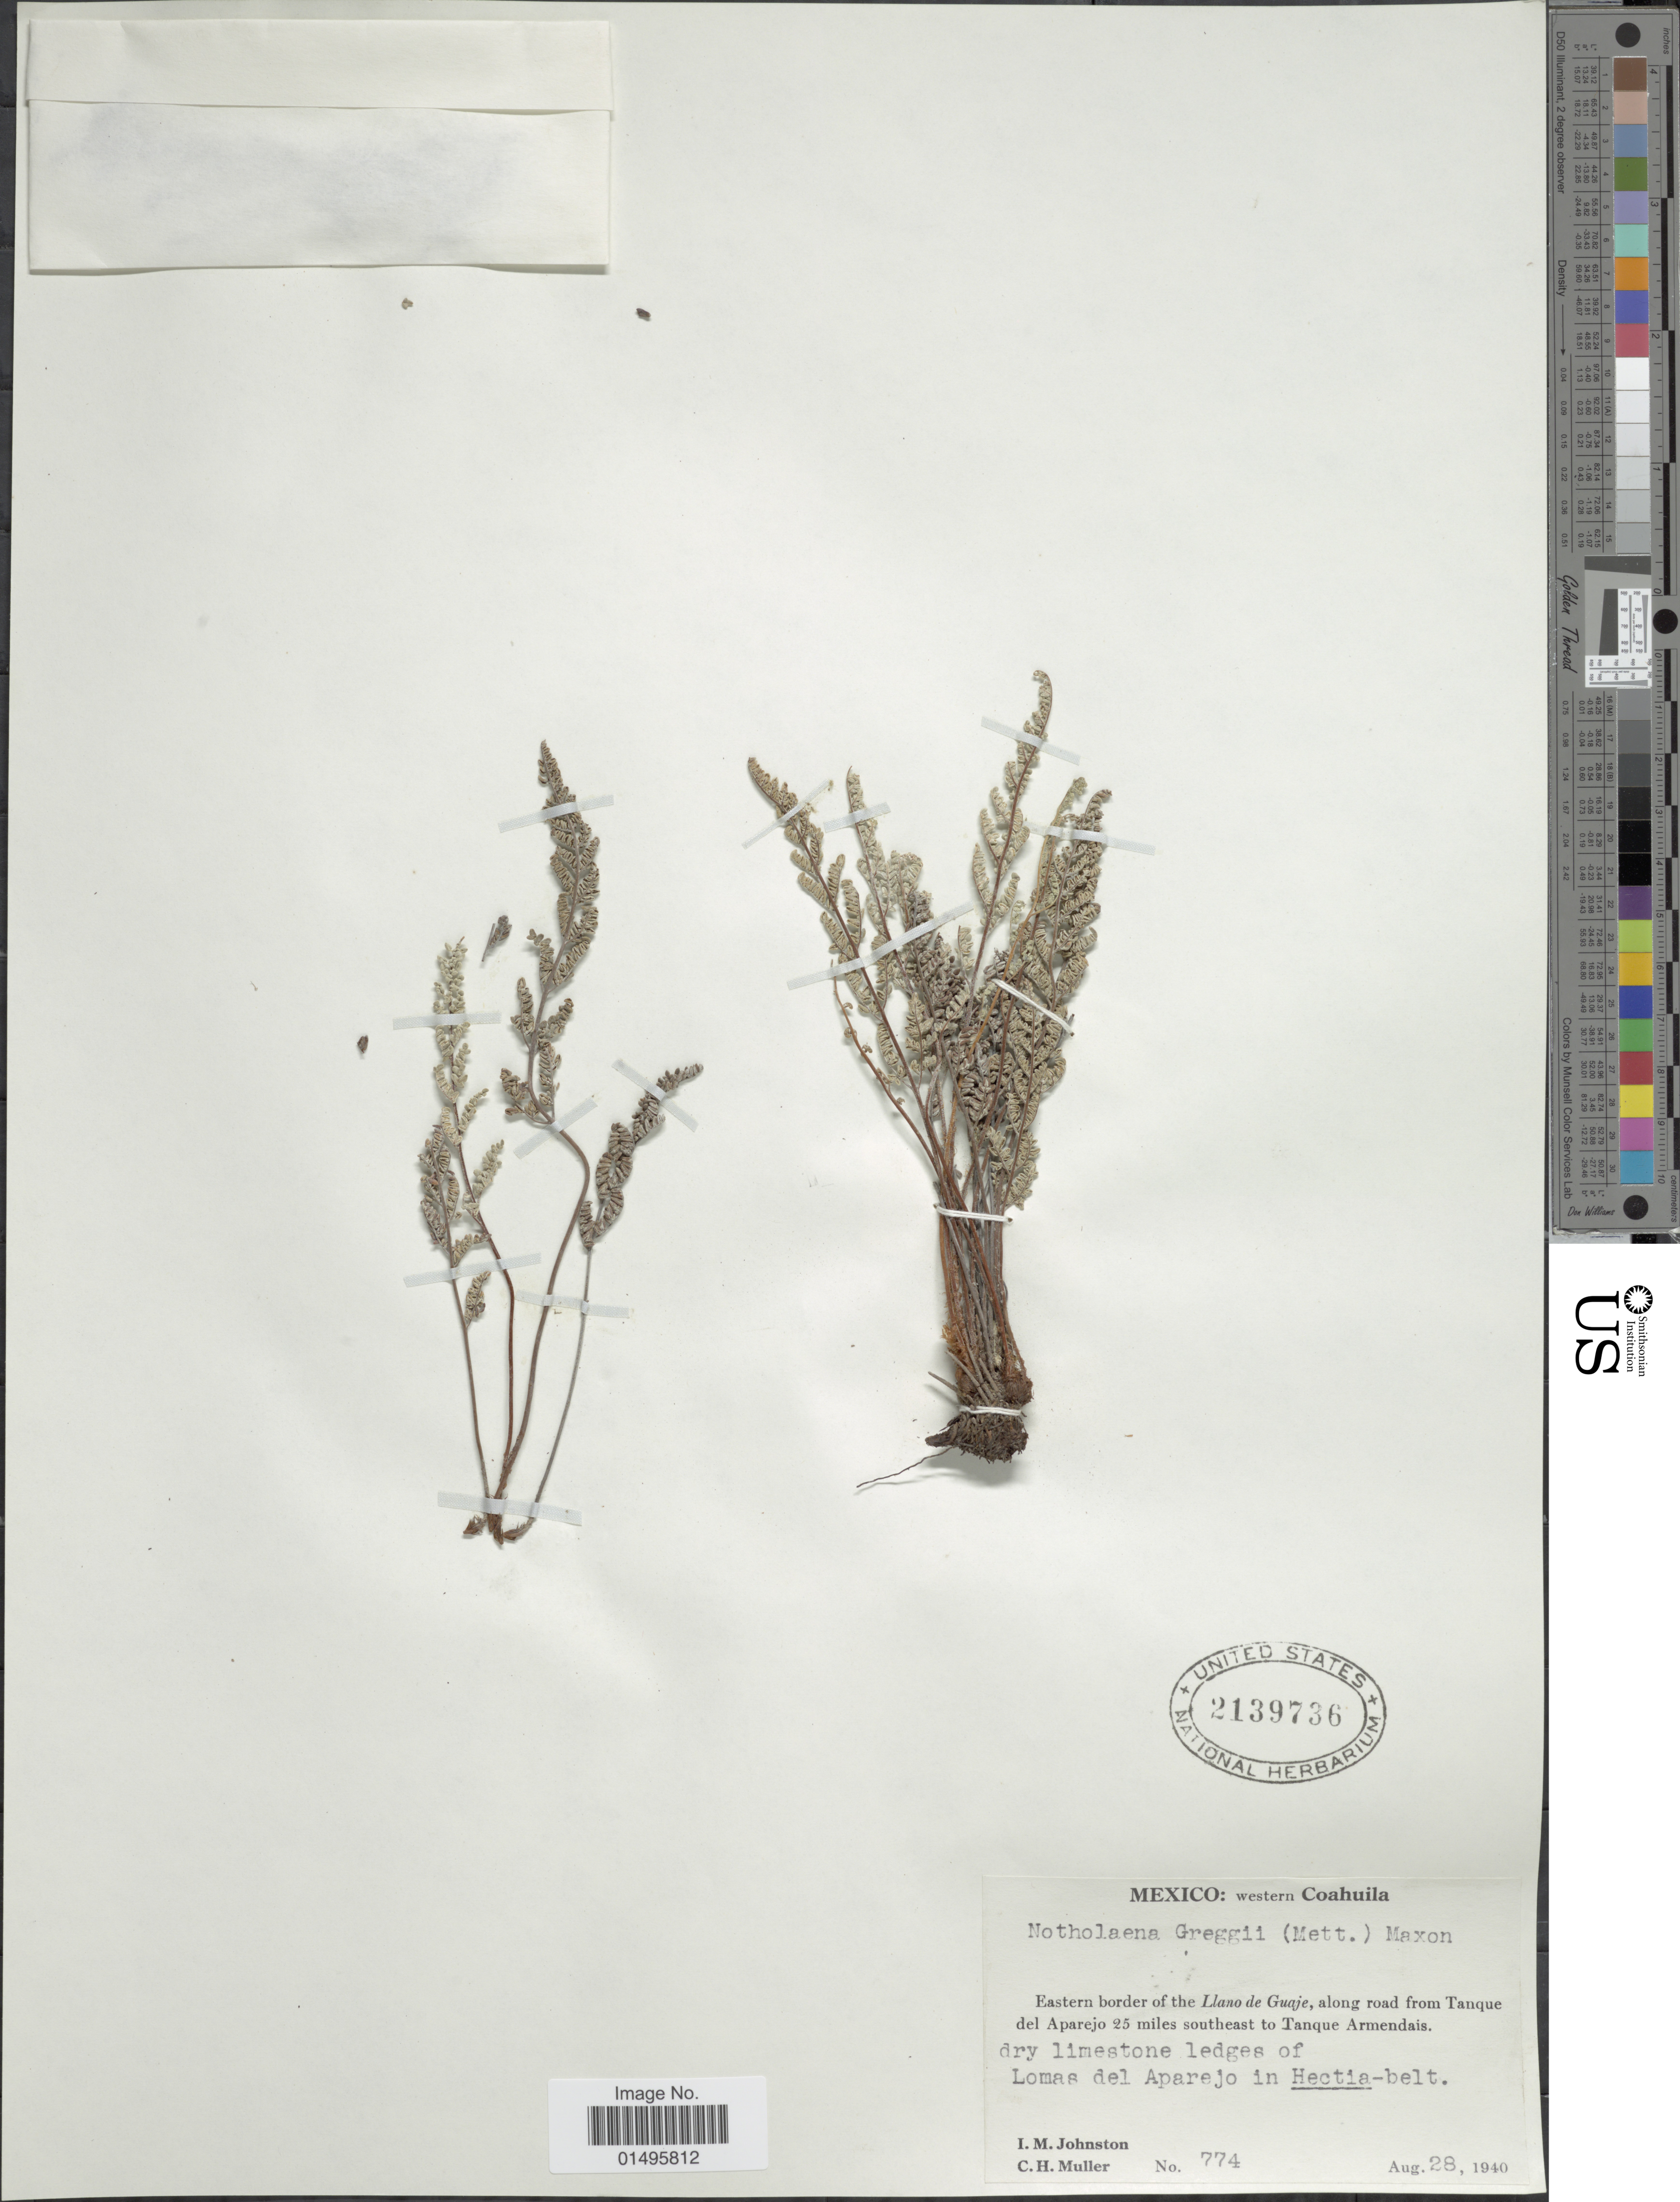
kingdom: Plantae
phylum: Tracheophyta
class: Polypodiopsida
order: Polypodiales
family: Pteridaceae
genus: Notholaena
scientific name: Notholaena greggii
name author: (Mett.) Maxon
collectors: I.M. Johnston & C. H. Müller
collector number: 774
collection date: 1940-08-28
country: Mexico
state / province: Coahuila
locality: Mexico, Western Coahuila, eastern border of the Llano de Huaje, along road from Tanque del Aparejo 25 miles southeast Tanque Armendais, dry limestone ledges of Lomas del Aparejo in Hectia-belt.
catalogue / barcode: US 2139736